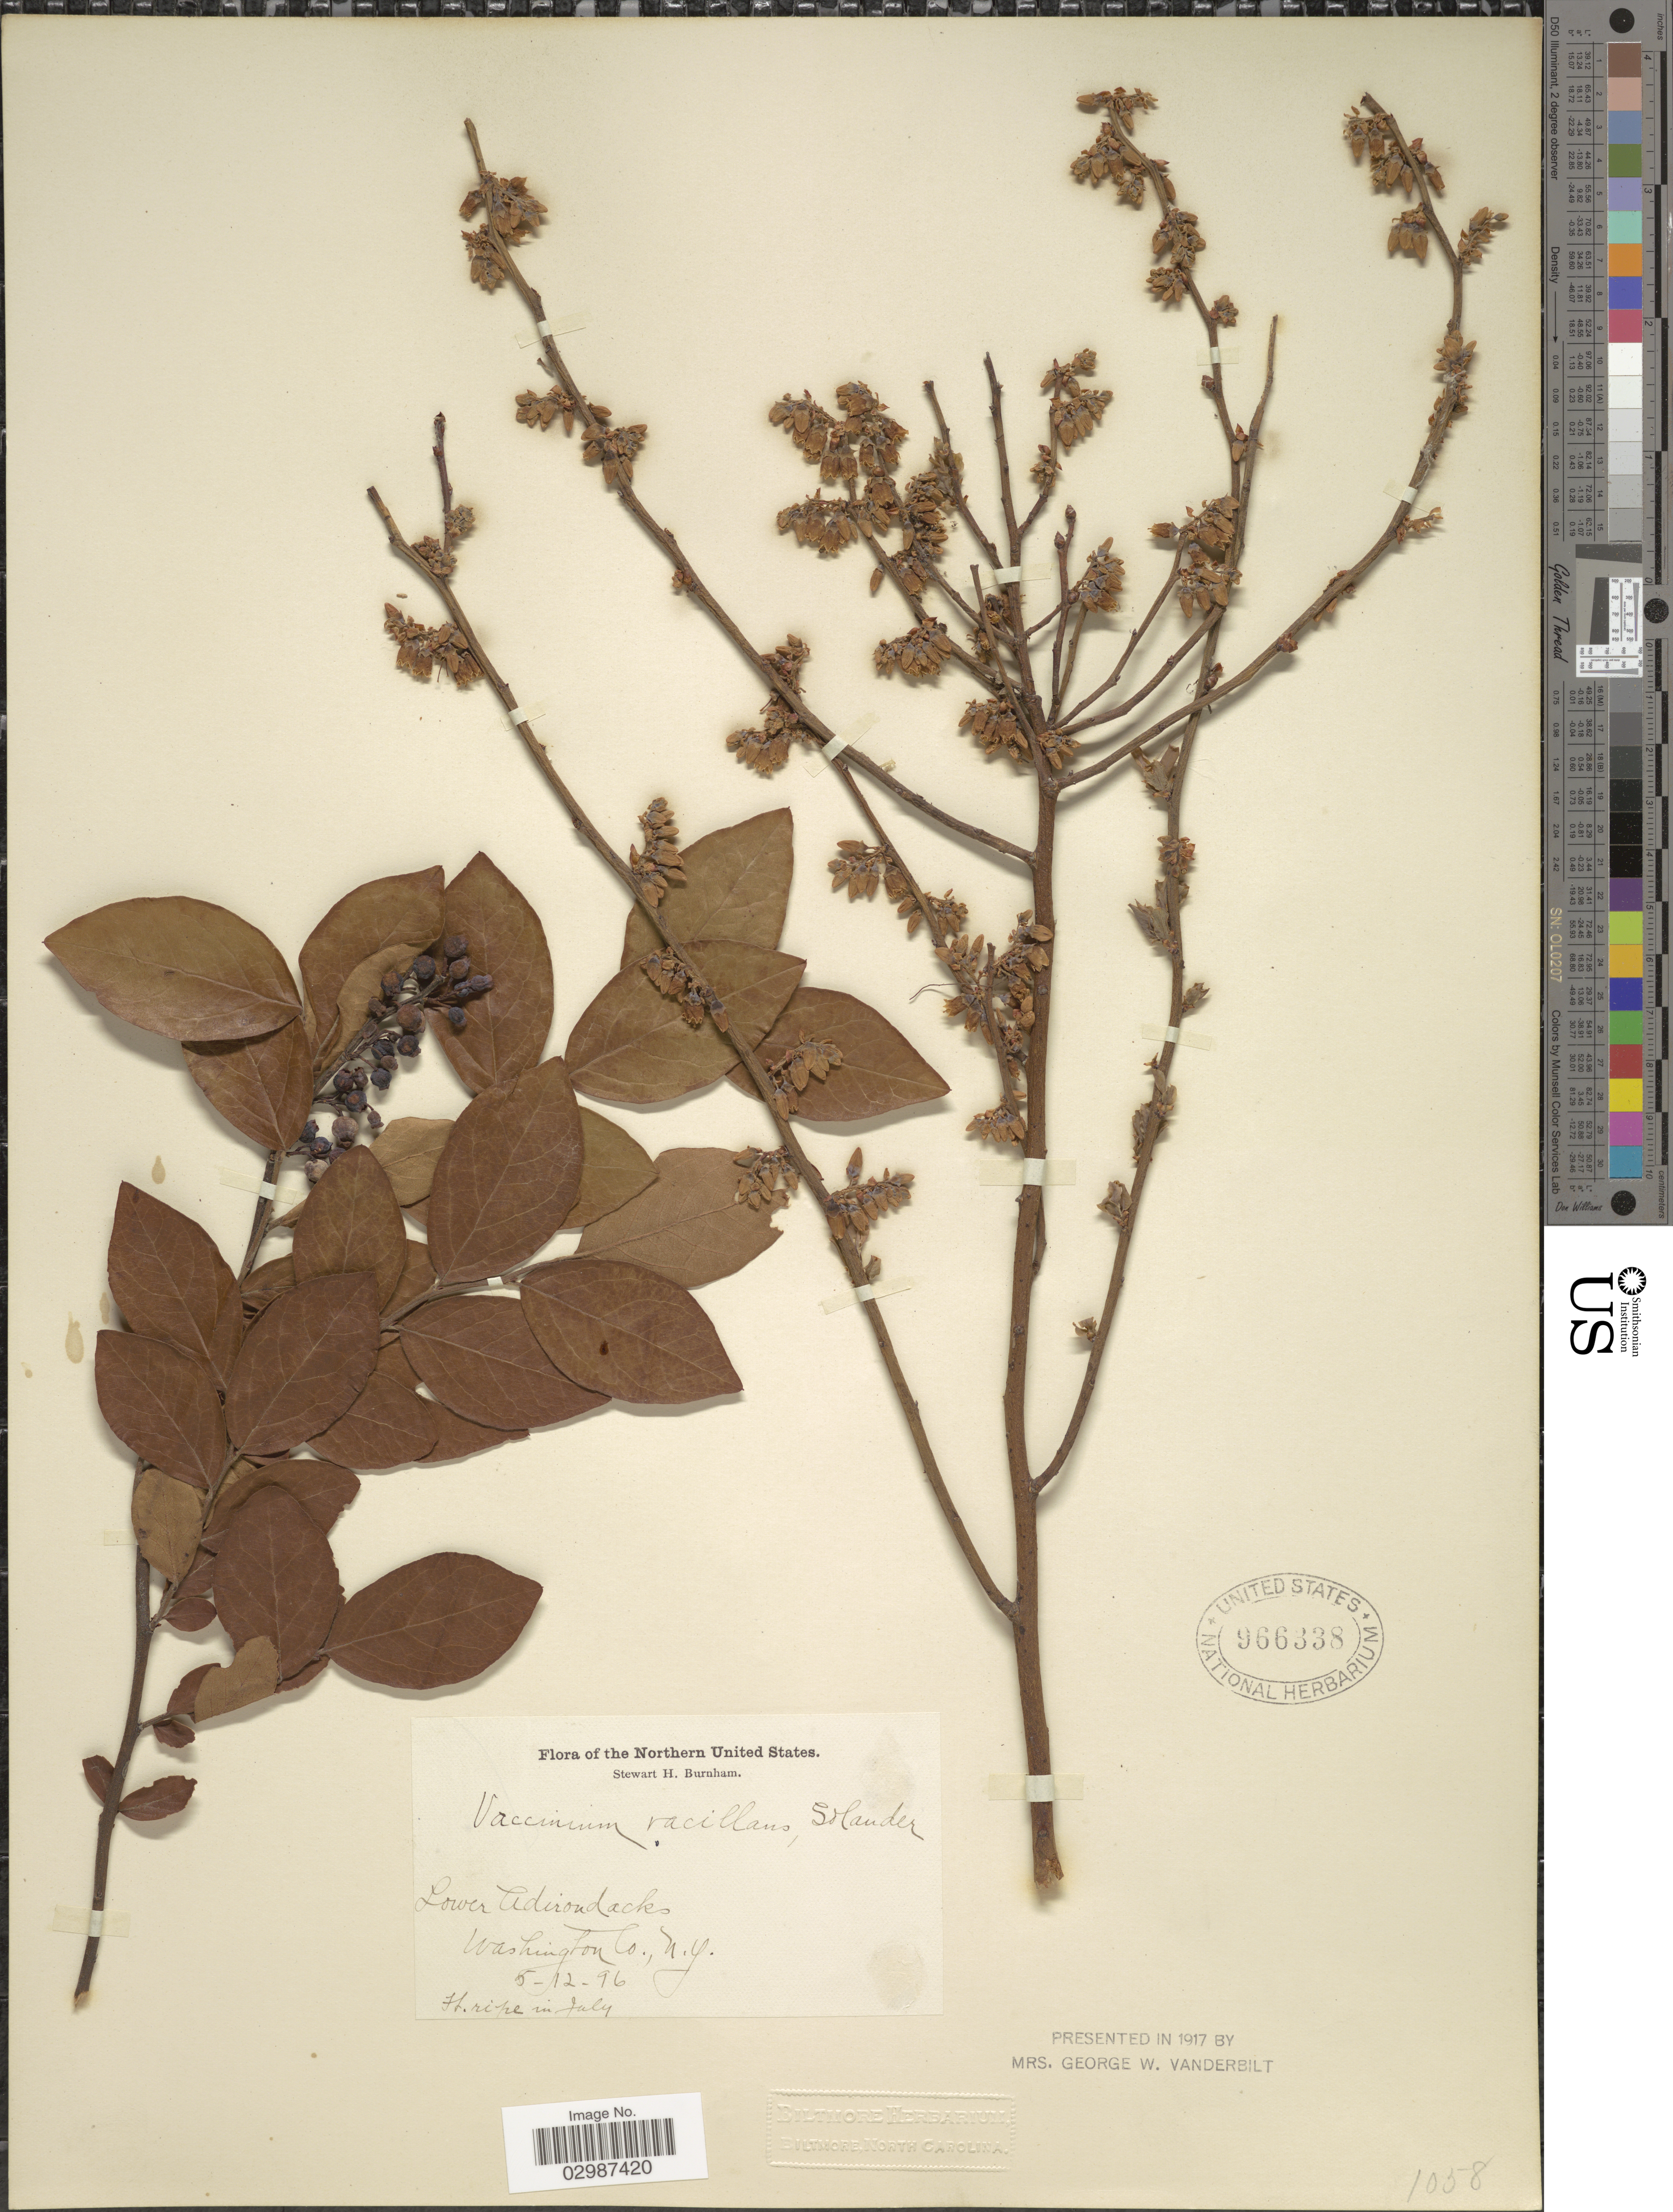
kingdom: Plantae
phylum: Tracheophyta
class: Magnoliopsida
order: Ericales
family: Ericaceae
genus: Vaccinium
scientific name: Vaccinium atrococcum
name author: (A. Gray) A. Heller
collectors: S. Burnham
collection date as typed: Transcribed d/m/y: 12/5/96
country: United States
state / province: New York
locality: Northern United States. Lower Adirondacks. Washington Co., N.Y.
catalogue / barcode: US 966338